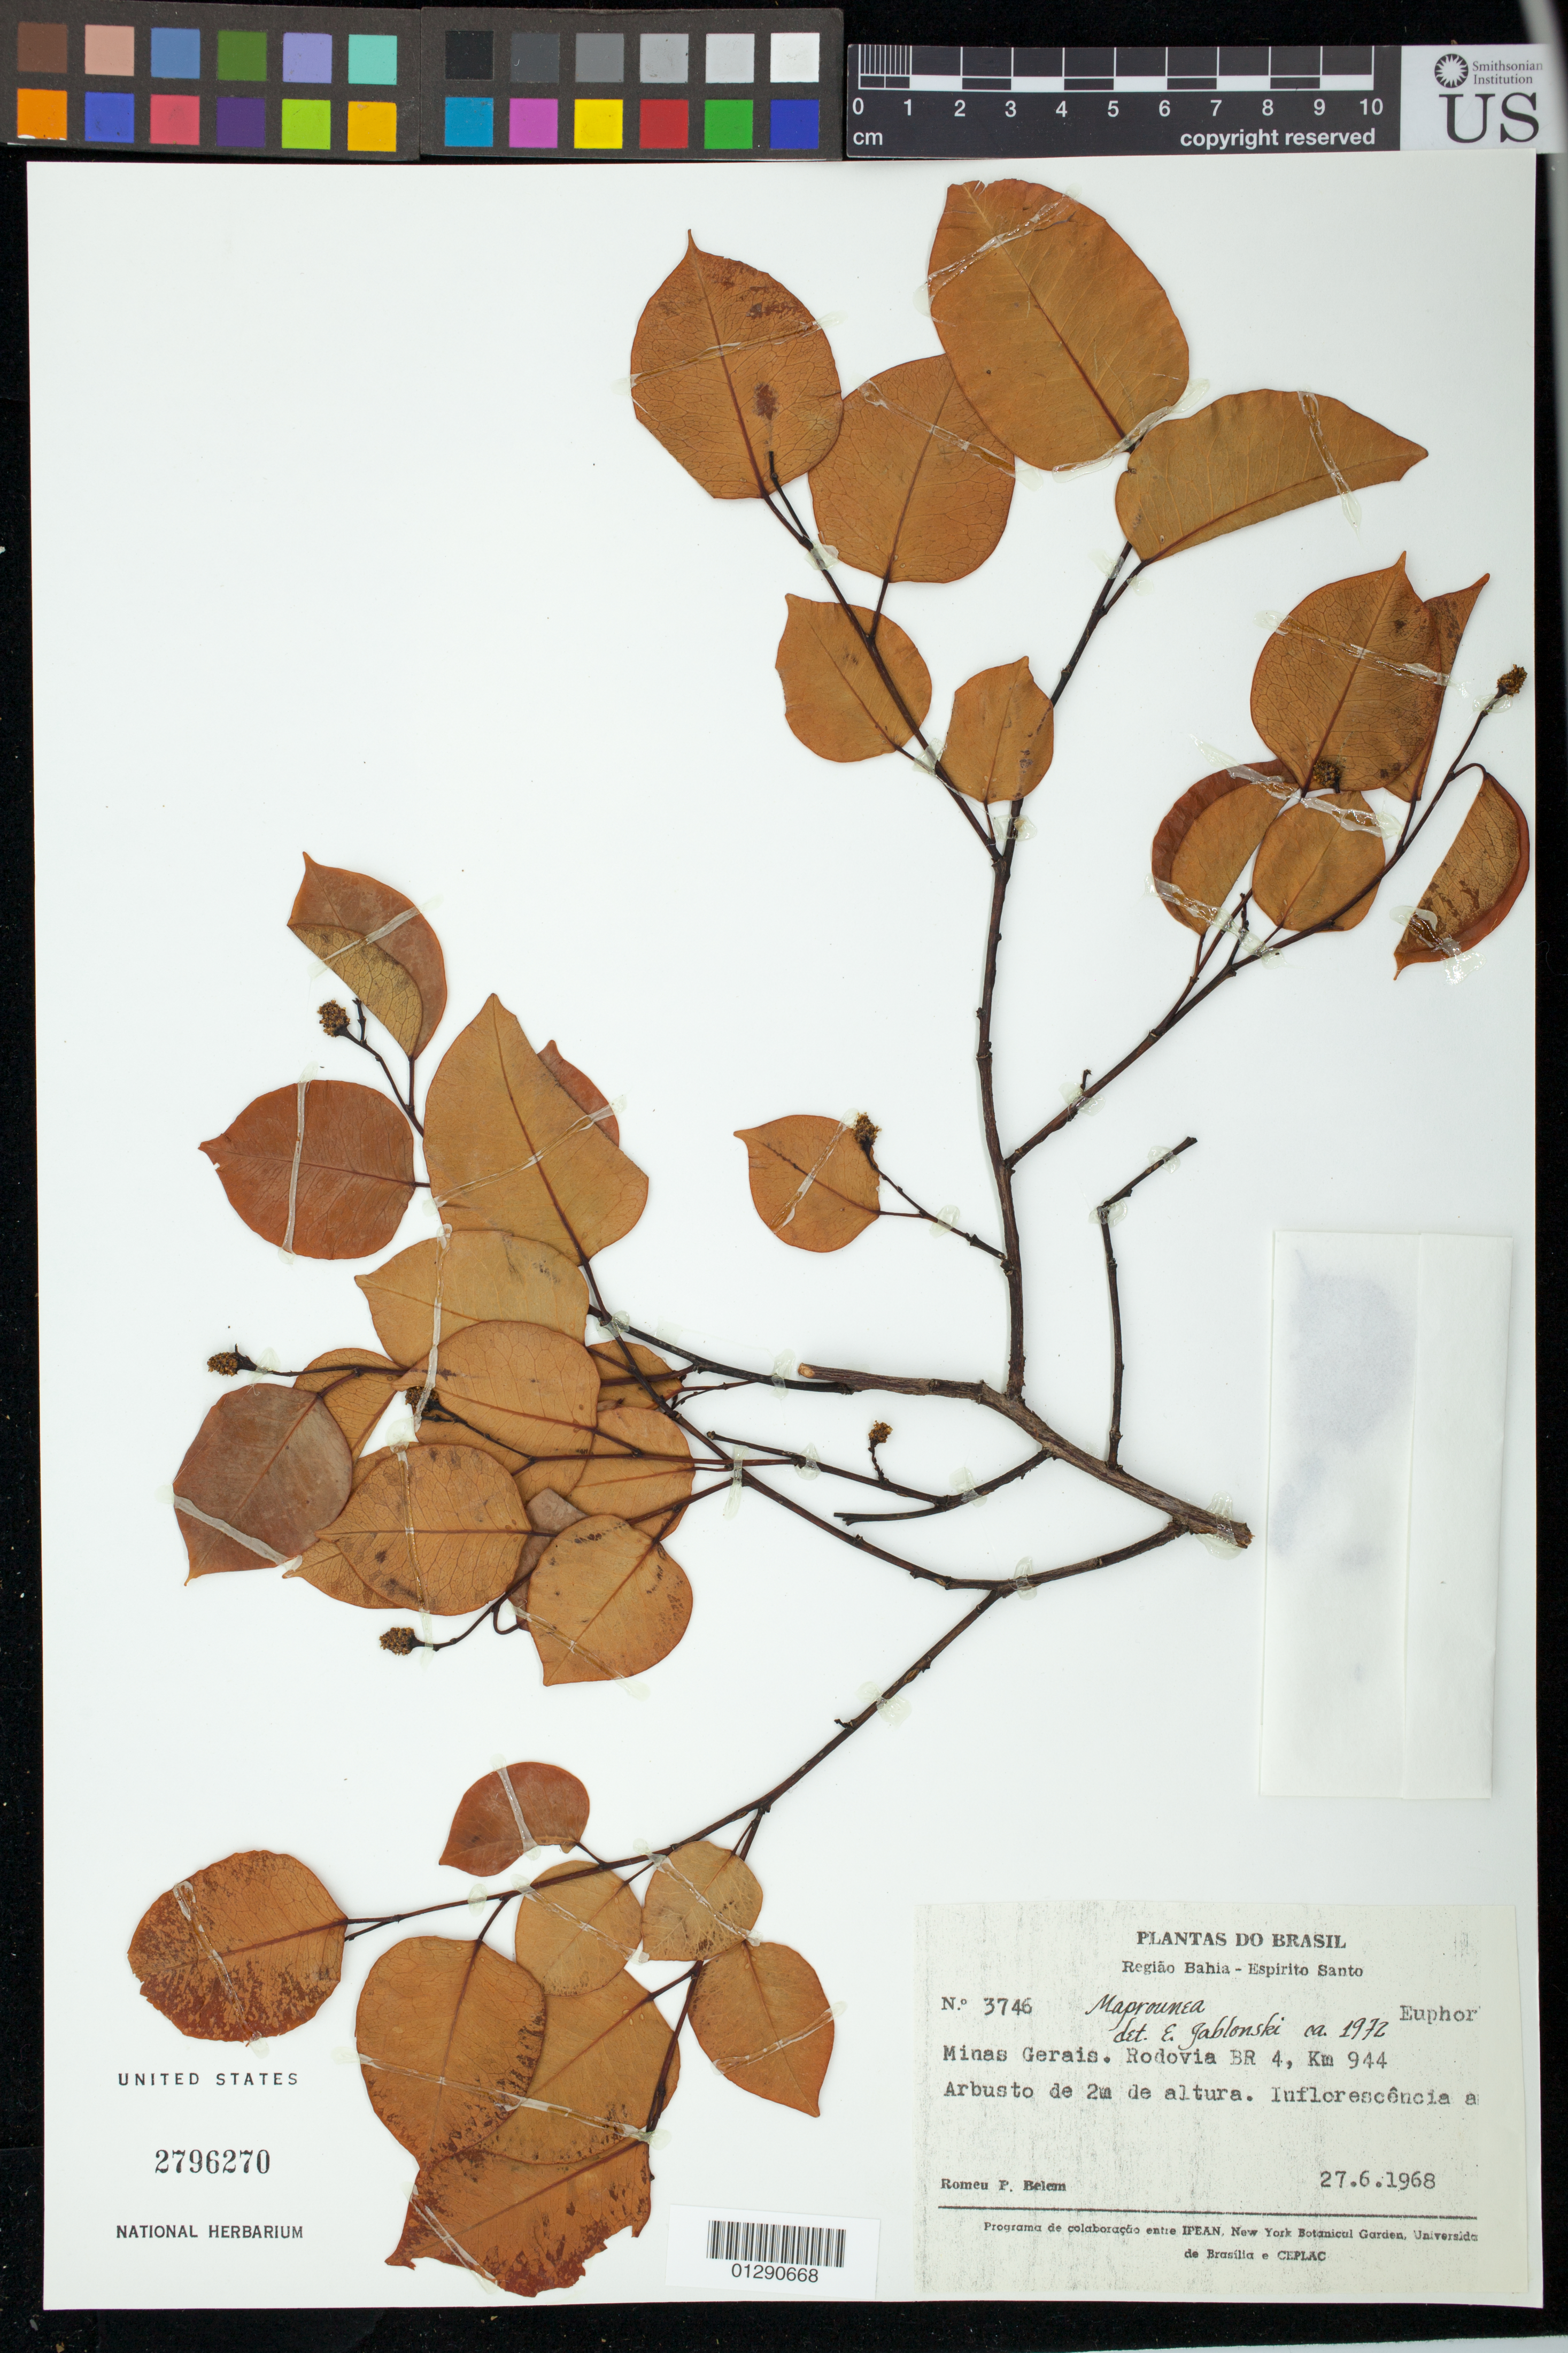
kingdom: Plantae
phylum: Tracheophyta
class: Magnoliopsida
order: Malpighiales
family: Euphorbiaceae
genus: Maprounea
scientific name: Maprounea brasiliensis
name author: A. St.-Hil.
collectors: R. P. Belém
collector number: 3746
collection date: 1968-06-27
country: Brazil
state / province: Minas Gerais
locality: Rodovia BR 4, Km 944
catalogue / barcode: US 2796270